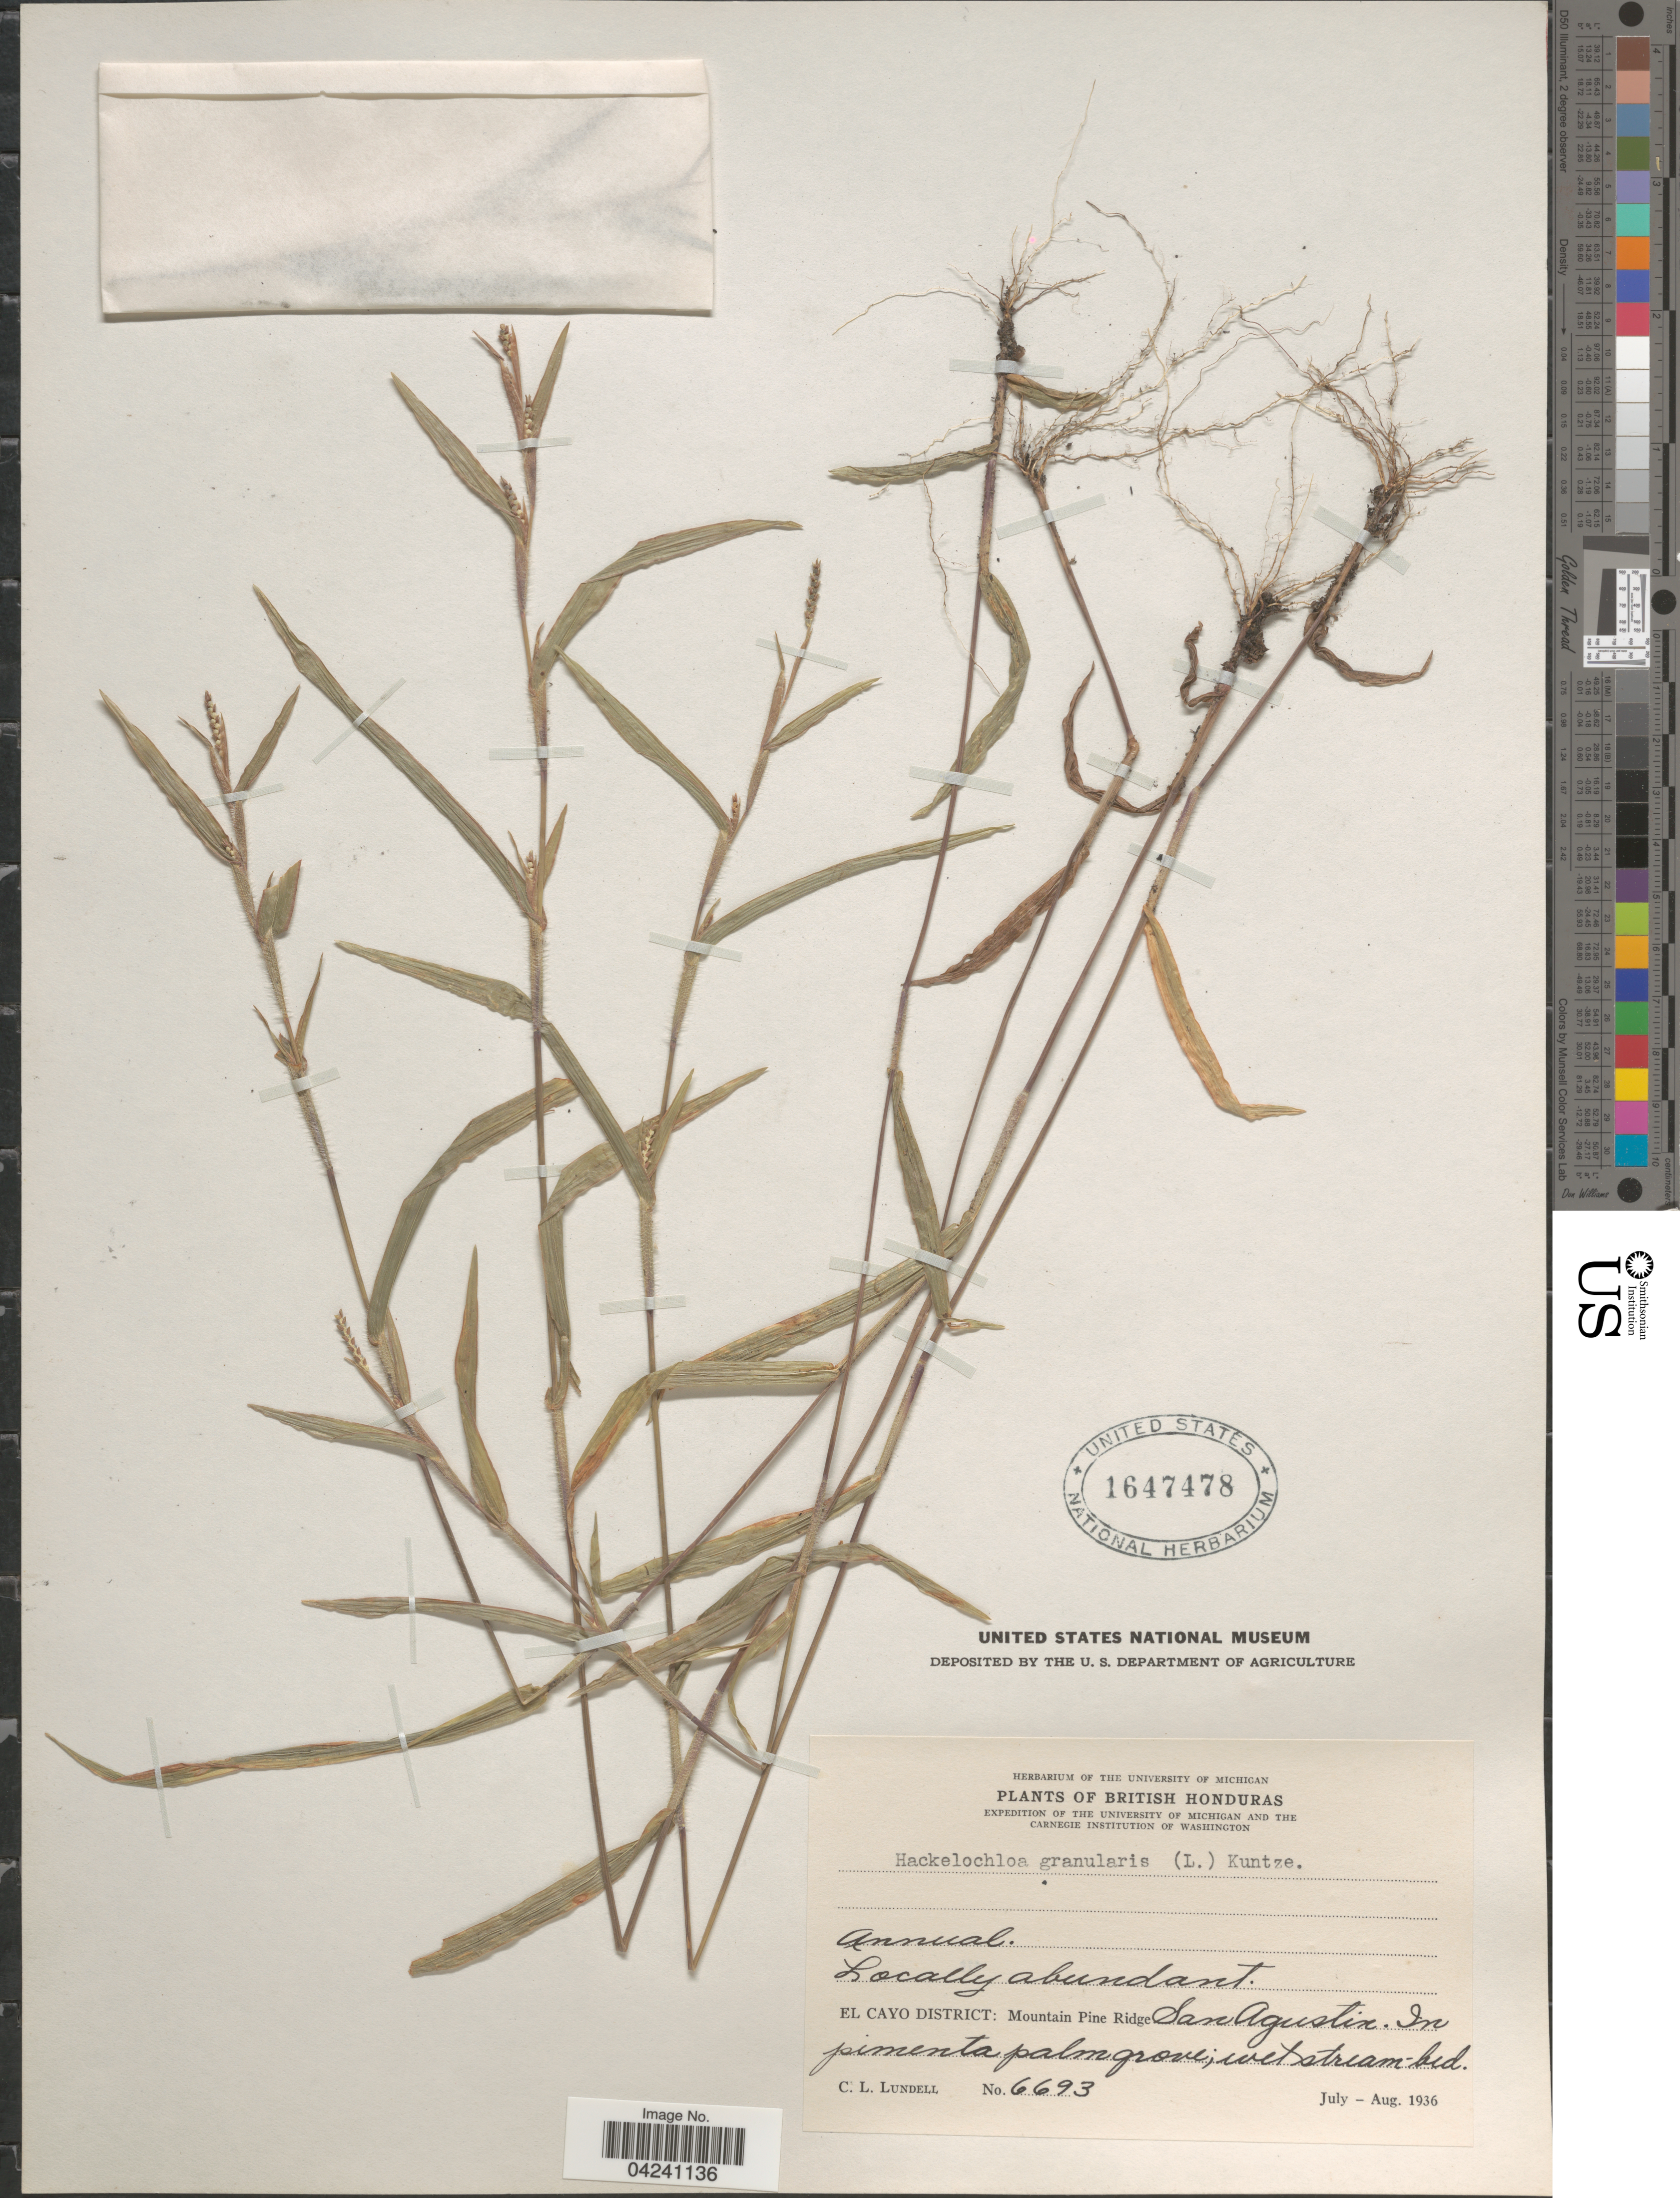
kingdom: Plantae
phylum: Tracheophyta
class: Liliopsida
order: Poales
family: Poaceae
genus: Hackelochloa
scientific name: Hackelochloa granularis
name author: (L.) Kuntze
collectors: C. L. Lundell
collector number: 6693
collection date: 1936-07/1936-08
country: Belize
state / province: Cayo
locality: British Honduras. Expedition of the University of Michigan and the Carnegie Institution of Washington. El Cayo District: Mountain Pine Ridge San Agustin. In pimenta palm grove.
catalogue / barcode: US 1647478